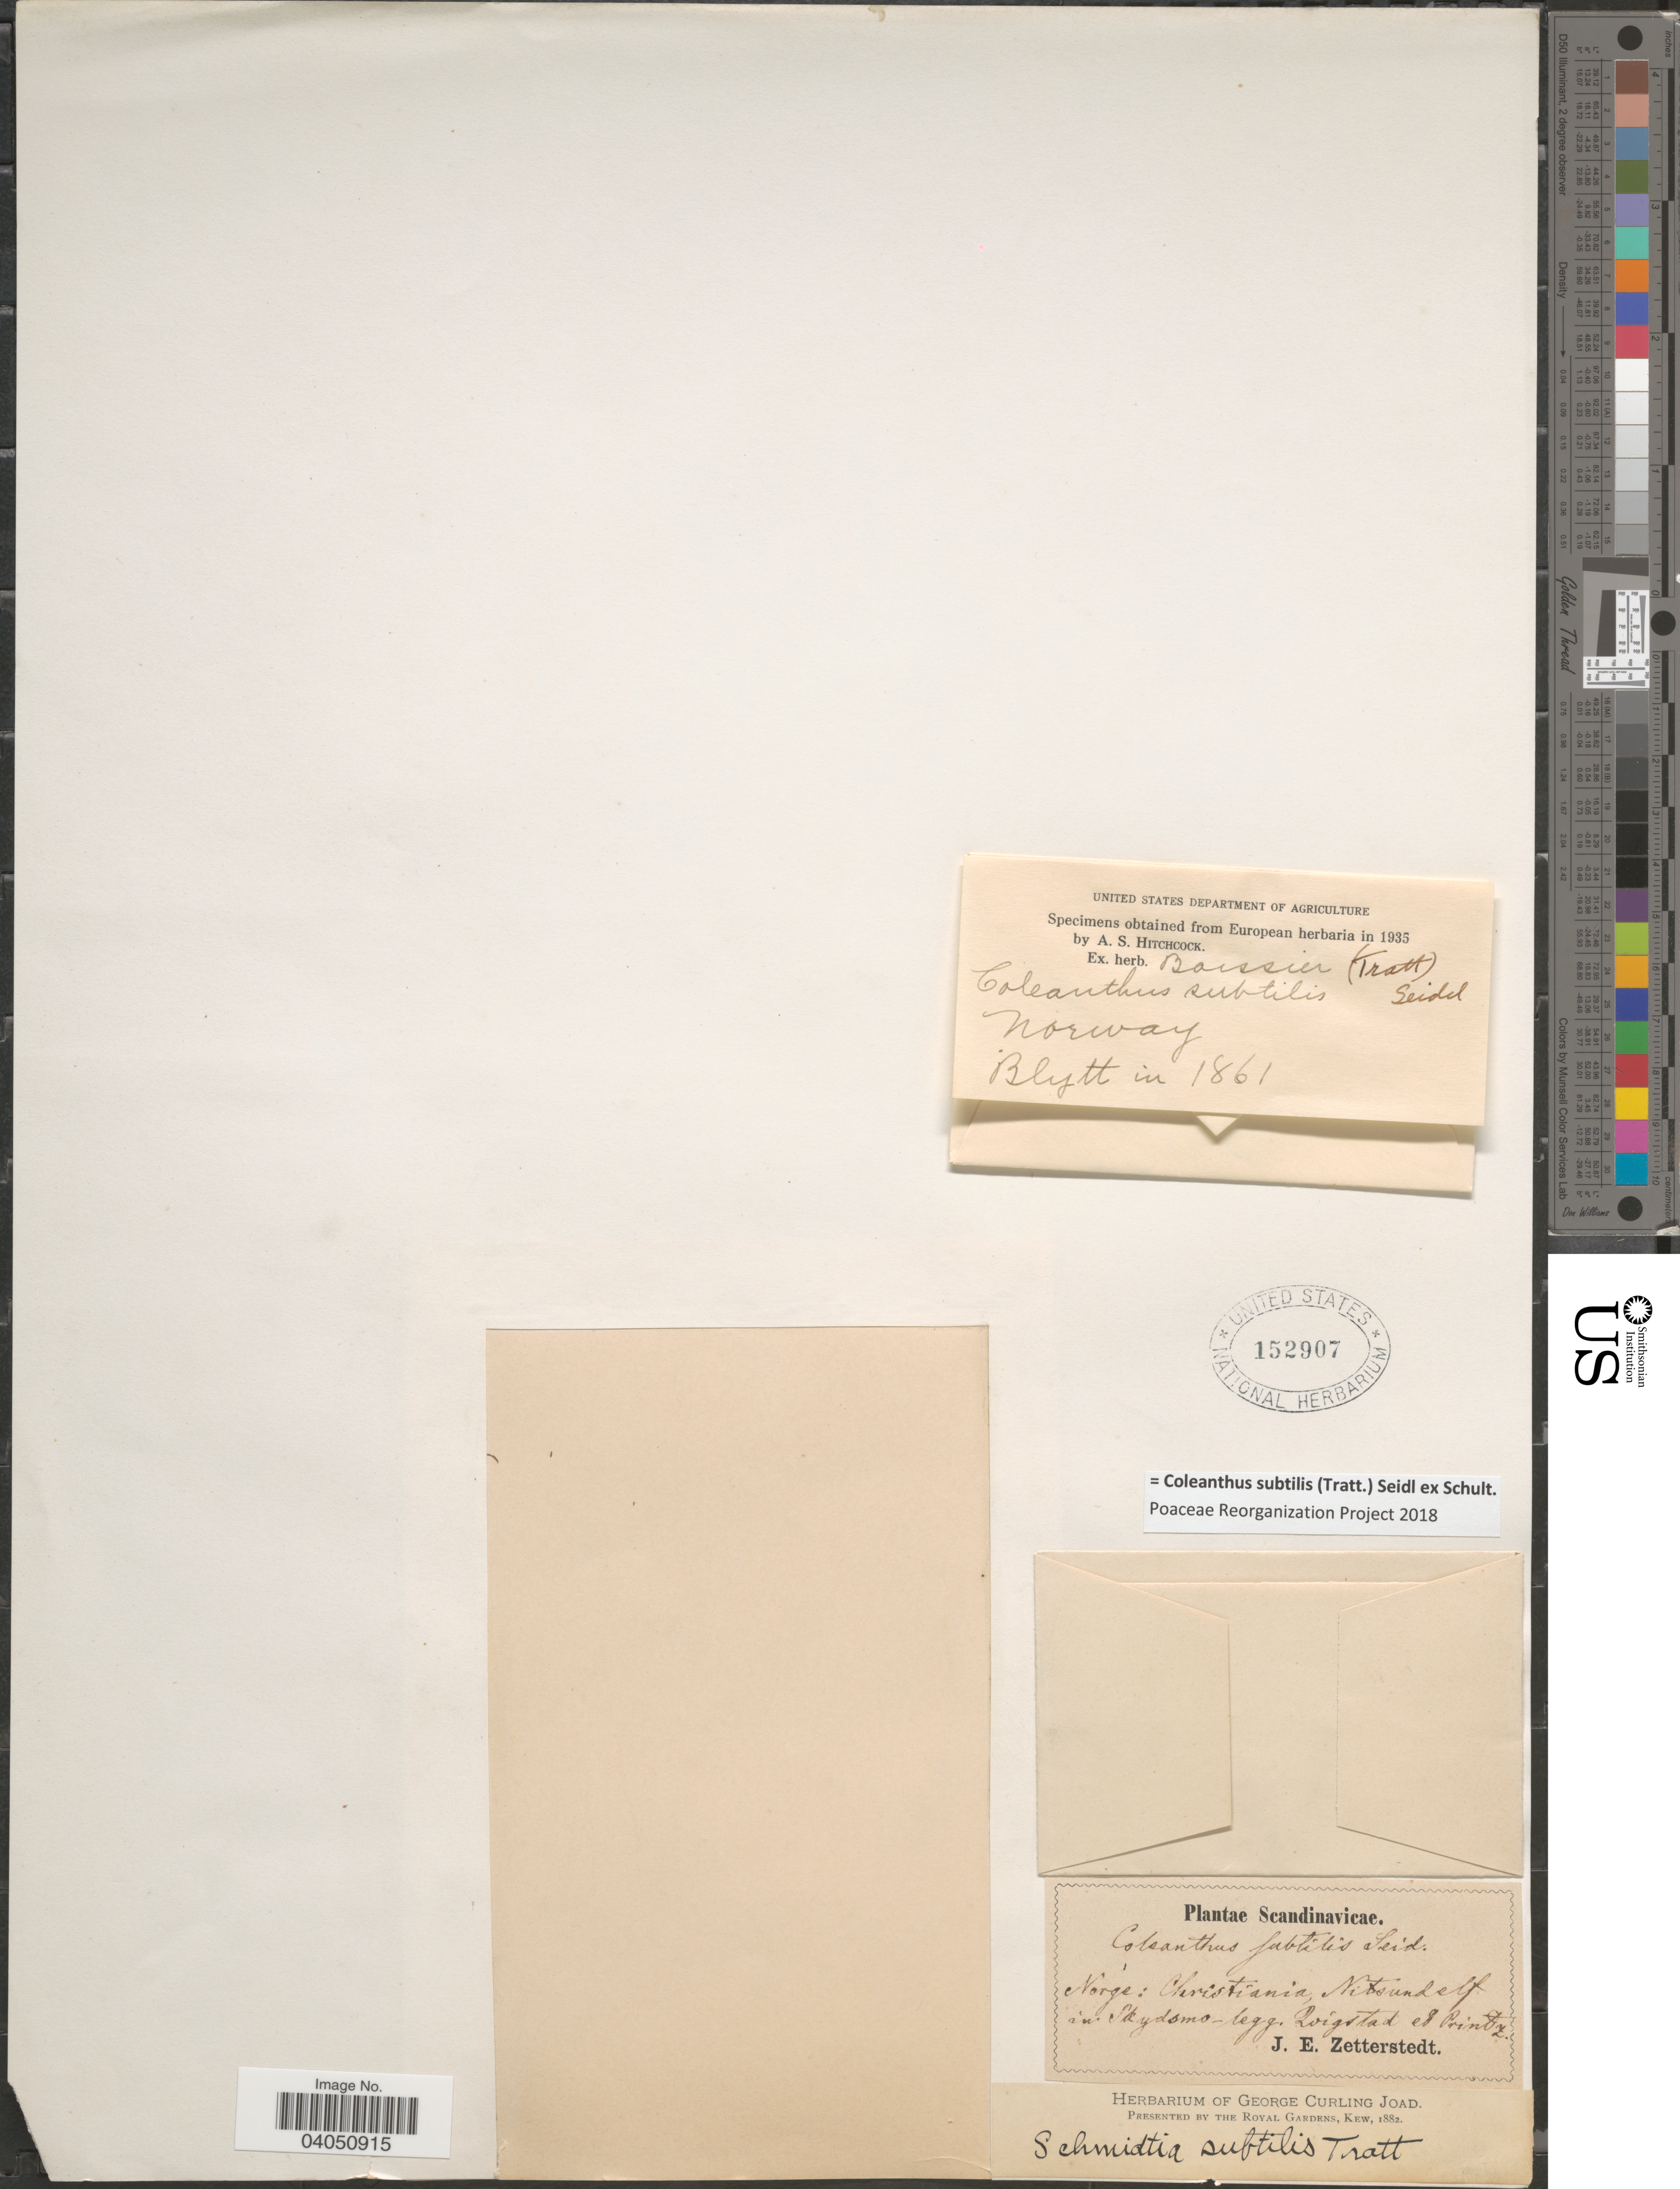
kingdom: Plantae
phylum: Tracheophyta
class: Liliopsida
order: Poales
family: Poaceae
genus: Coleanthus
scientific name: Coleanthus subtilis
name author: (Tratt.) Seidl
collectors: Zvigstad & Printz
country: Norway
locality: Scandinavicae. Norge: Christiania, Nitsundelf in Skydsmo.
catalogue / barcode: US 152907